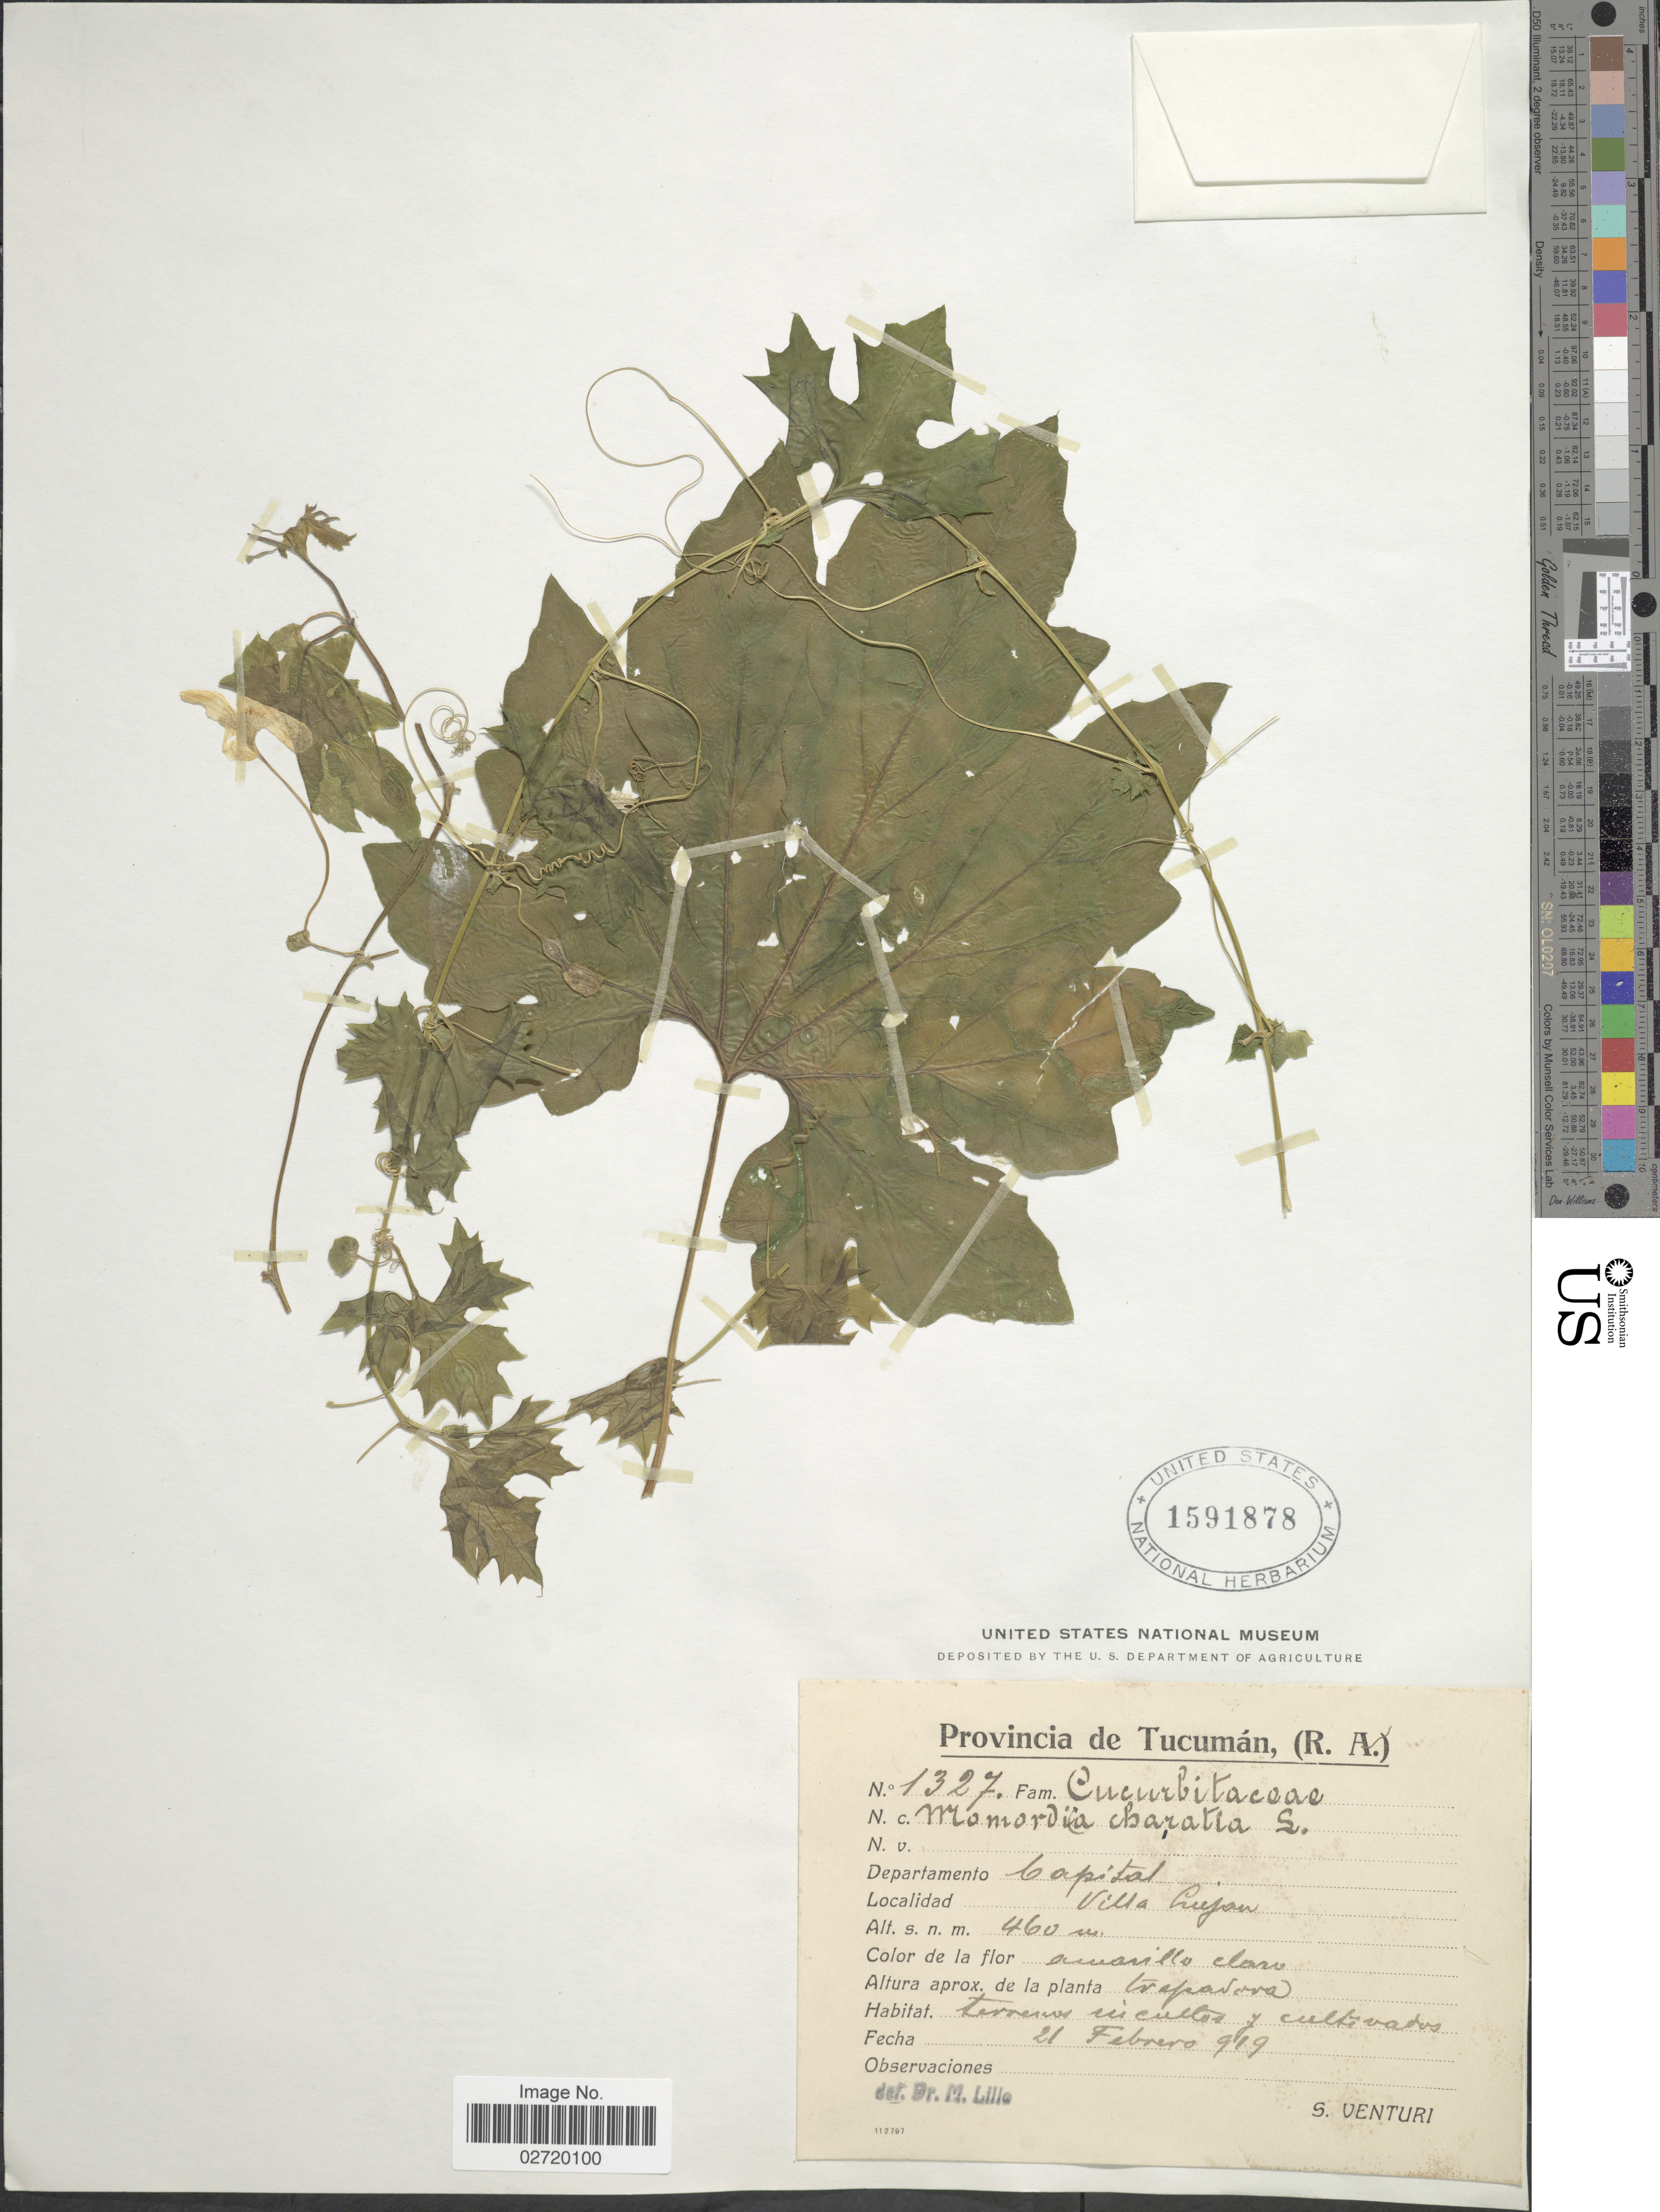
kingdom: Plantae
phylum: Tracheophyta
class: Magnoliopsida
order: Cucurbitales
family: Cucurbitaceae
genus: Momordica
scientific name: Momordica charantia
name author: L.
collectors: S. Venturi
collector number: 1327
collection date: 1919-02-21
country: Argentina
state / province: Tucuman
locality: Provincia de Tucuman (R.A.) Departamento Capital, Villa Lujan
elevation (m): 460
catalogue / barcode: US 1591878